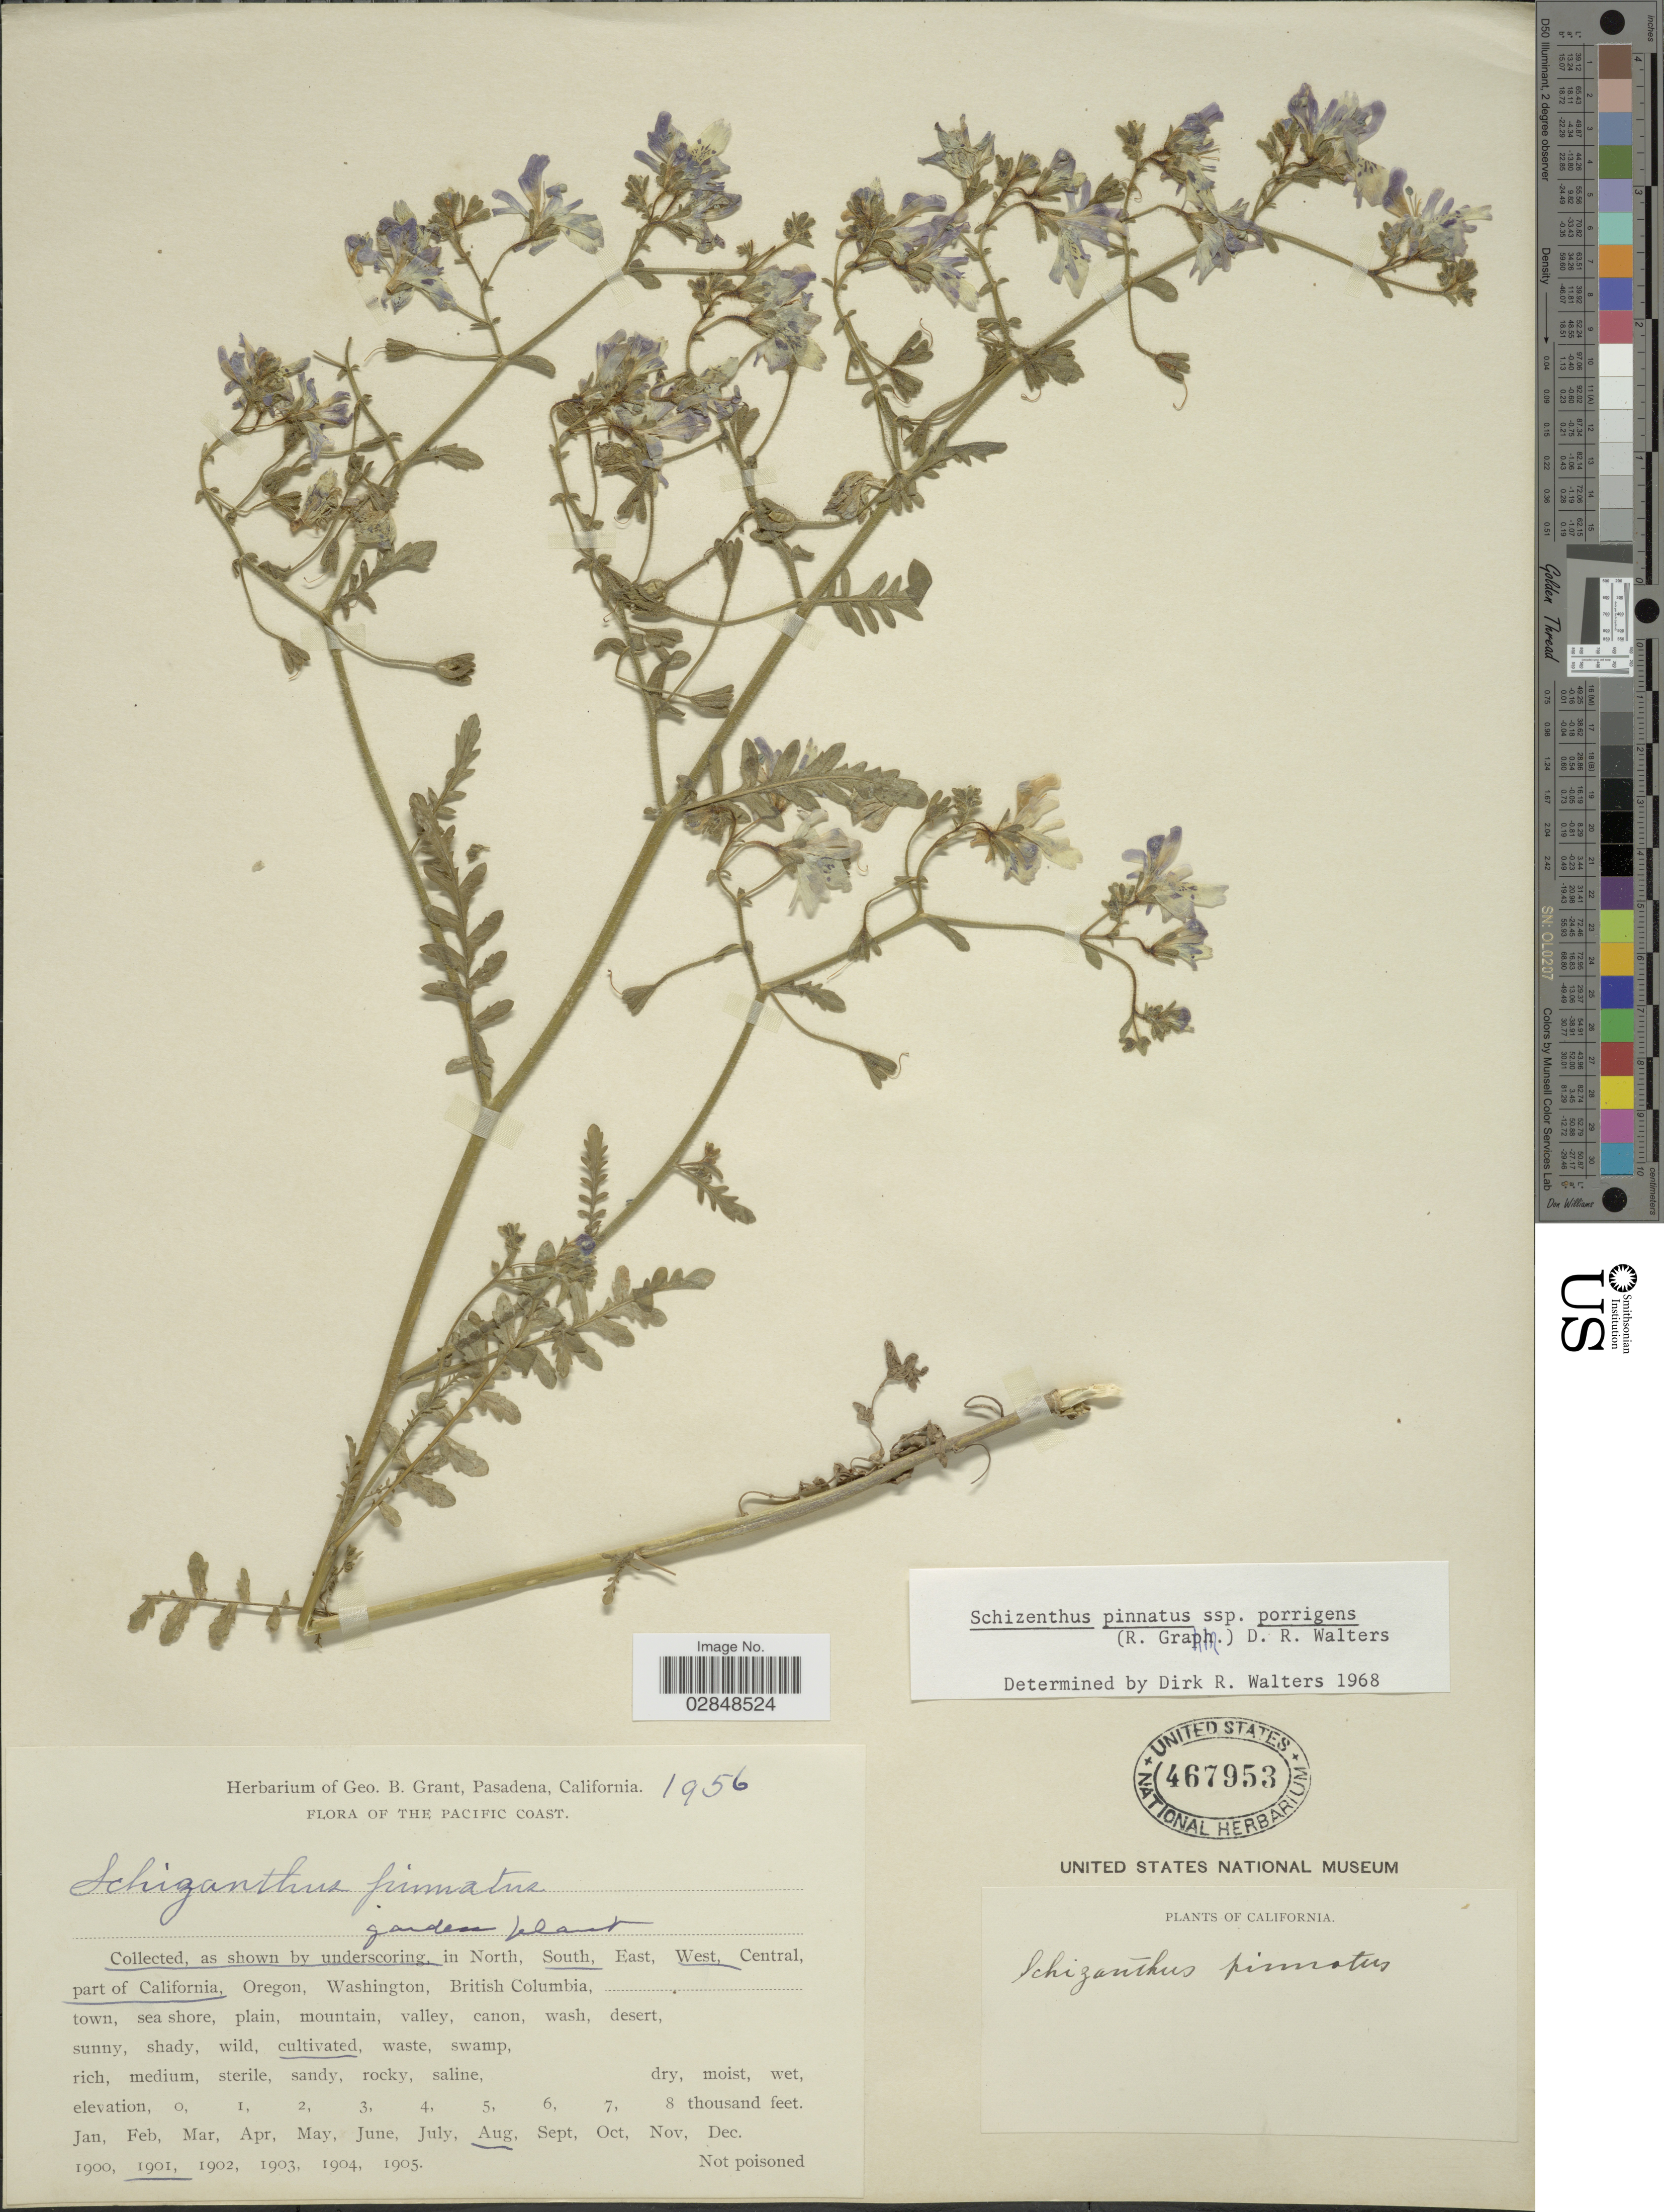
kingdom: Plantae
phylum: Tracheophyta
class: Magnoliopsida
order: Solanales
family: Solanaceae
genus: Schizanthus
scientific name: Schizanthus porrigens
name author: Graham ex Hook.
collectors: ex herb. Geo. B. Grant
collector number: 1956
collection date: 1901-08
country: United States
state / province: California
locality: The Pacific Coast. South, West, part of California.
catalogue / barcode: US 467953